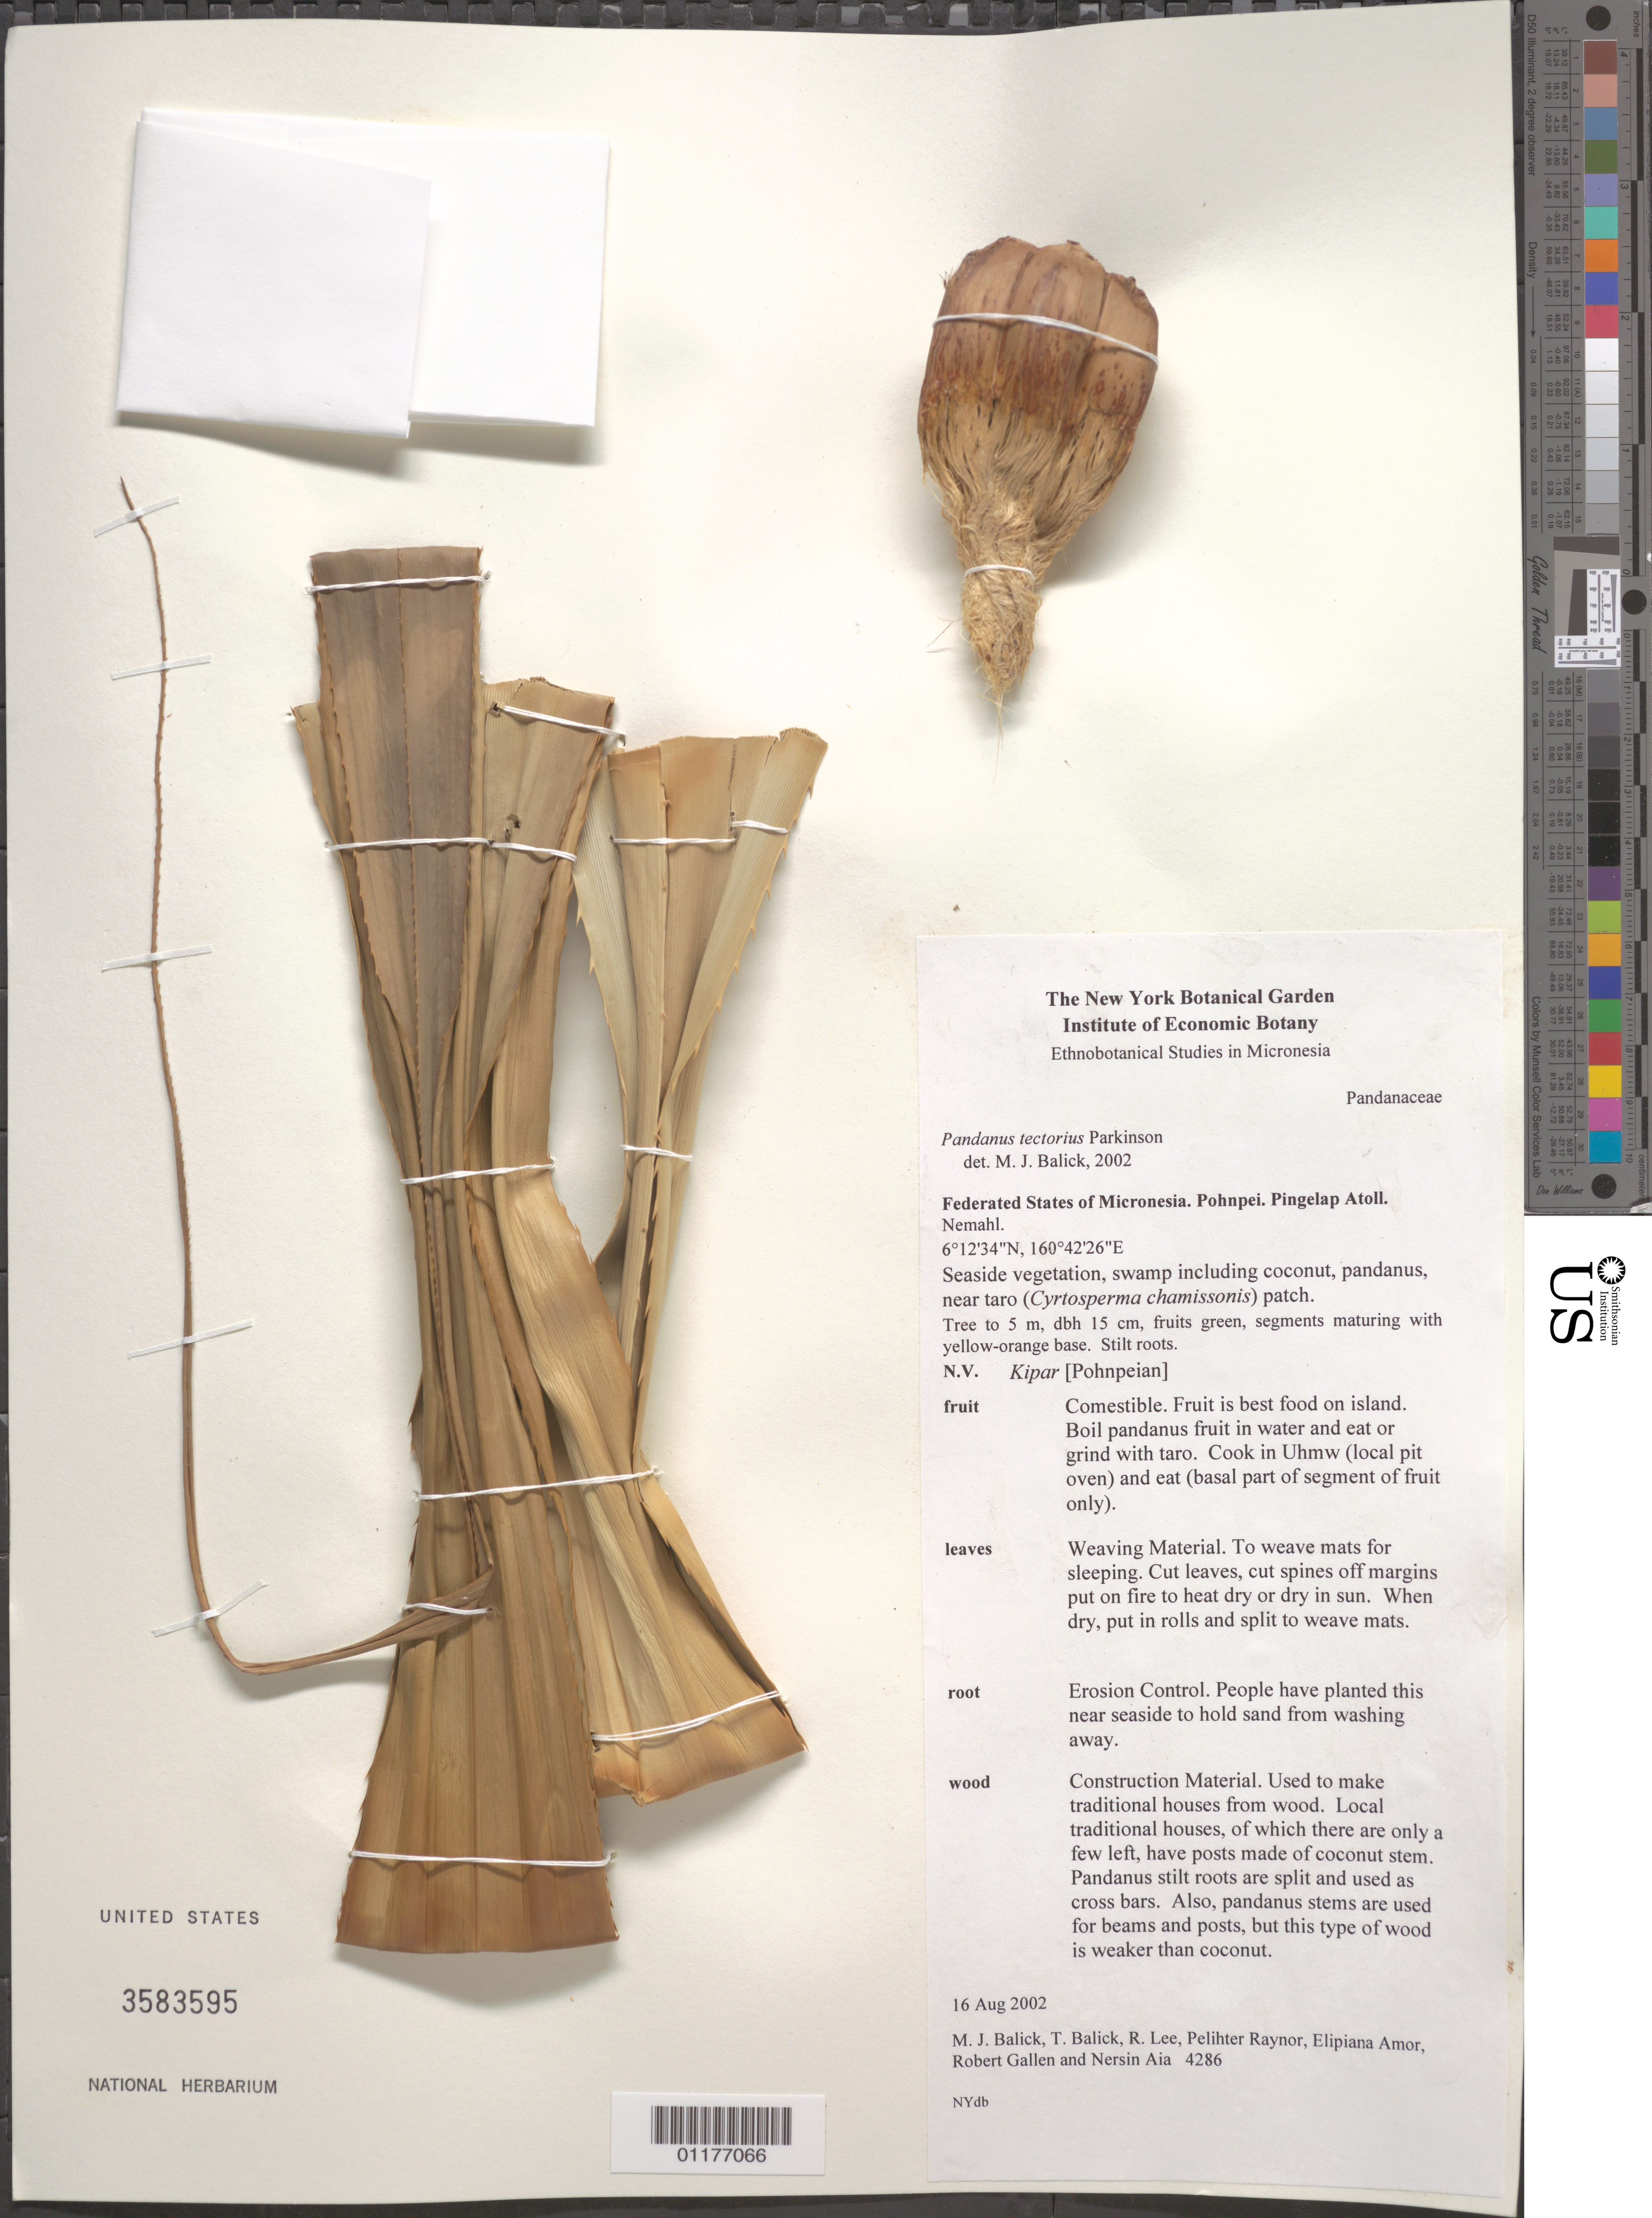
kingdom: Plantae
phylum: Tracheophyta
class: Liliopsida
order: Pandanales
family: Pandanaceae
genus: Pandanus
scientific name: Pandanus tectorius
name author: Parkinson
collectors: M. J. Balick, T. Balick, R. Lee, P. Raynor, E. A. Amor, R. Gallen & N. Aia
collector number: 4286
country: Micronesia, Federated States of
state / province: Pohnpei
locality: Pingelap Atoll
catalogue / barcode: US 3583595